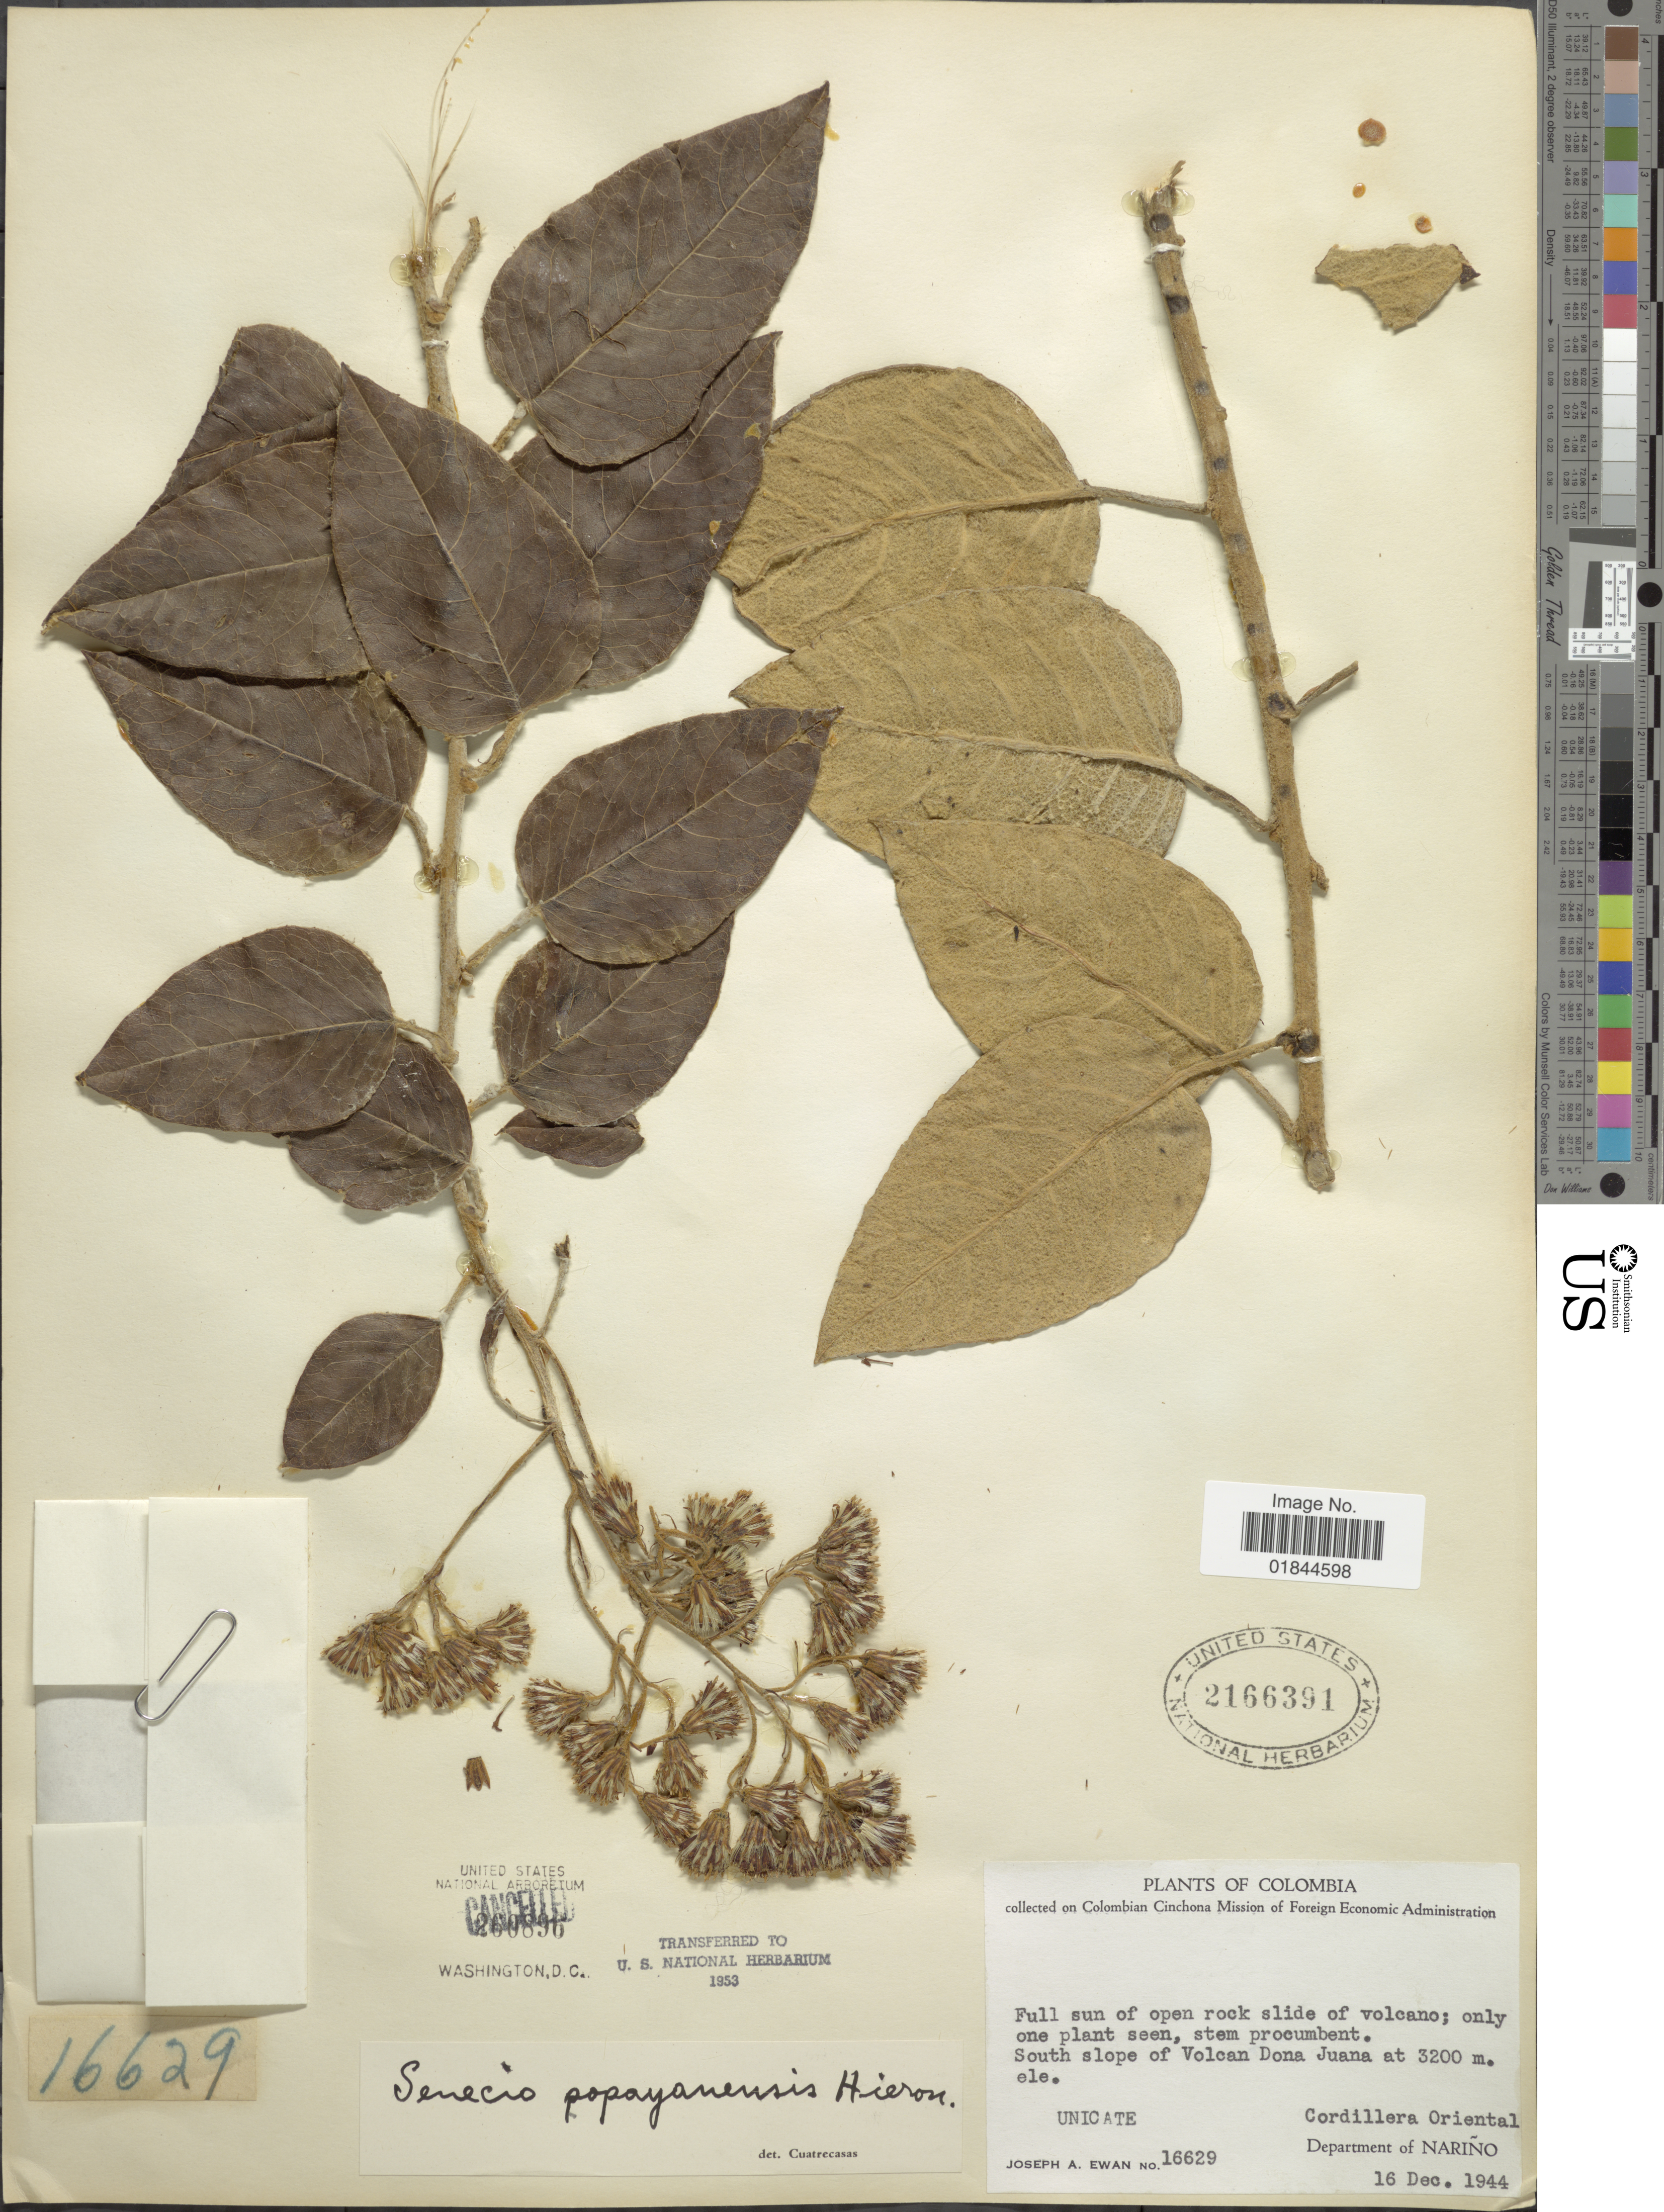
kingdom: Plantae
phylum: Tracheophyta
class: Magnoliopsida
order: Asterales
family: Asteraceae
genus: Pentacalia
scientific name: Pentacalia popayanensis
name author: (Hieron.) Cuatrec.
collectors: J. A. Ewan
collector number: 16629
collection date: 1944-12-16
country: Colombia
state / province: Nariño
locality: South slope of Volcan Dona Juana, Cordillera Oriental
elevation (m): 3200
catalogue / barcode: US 2166391